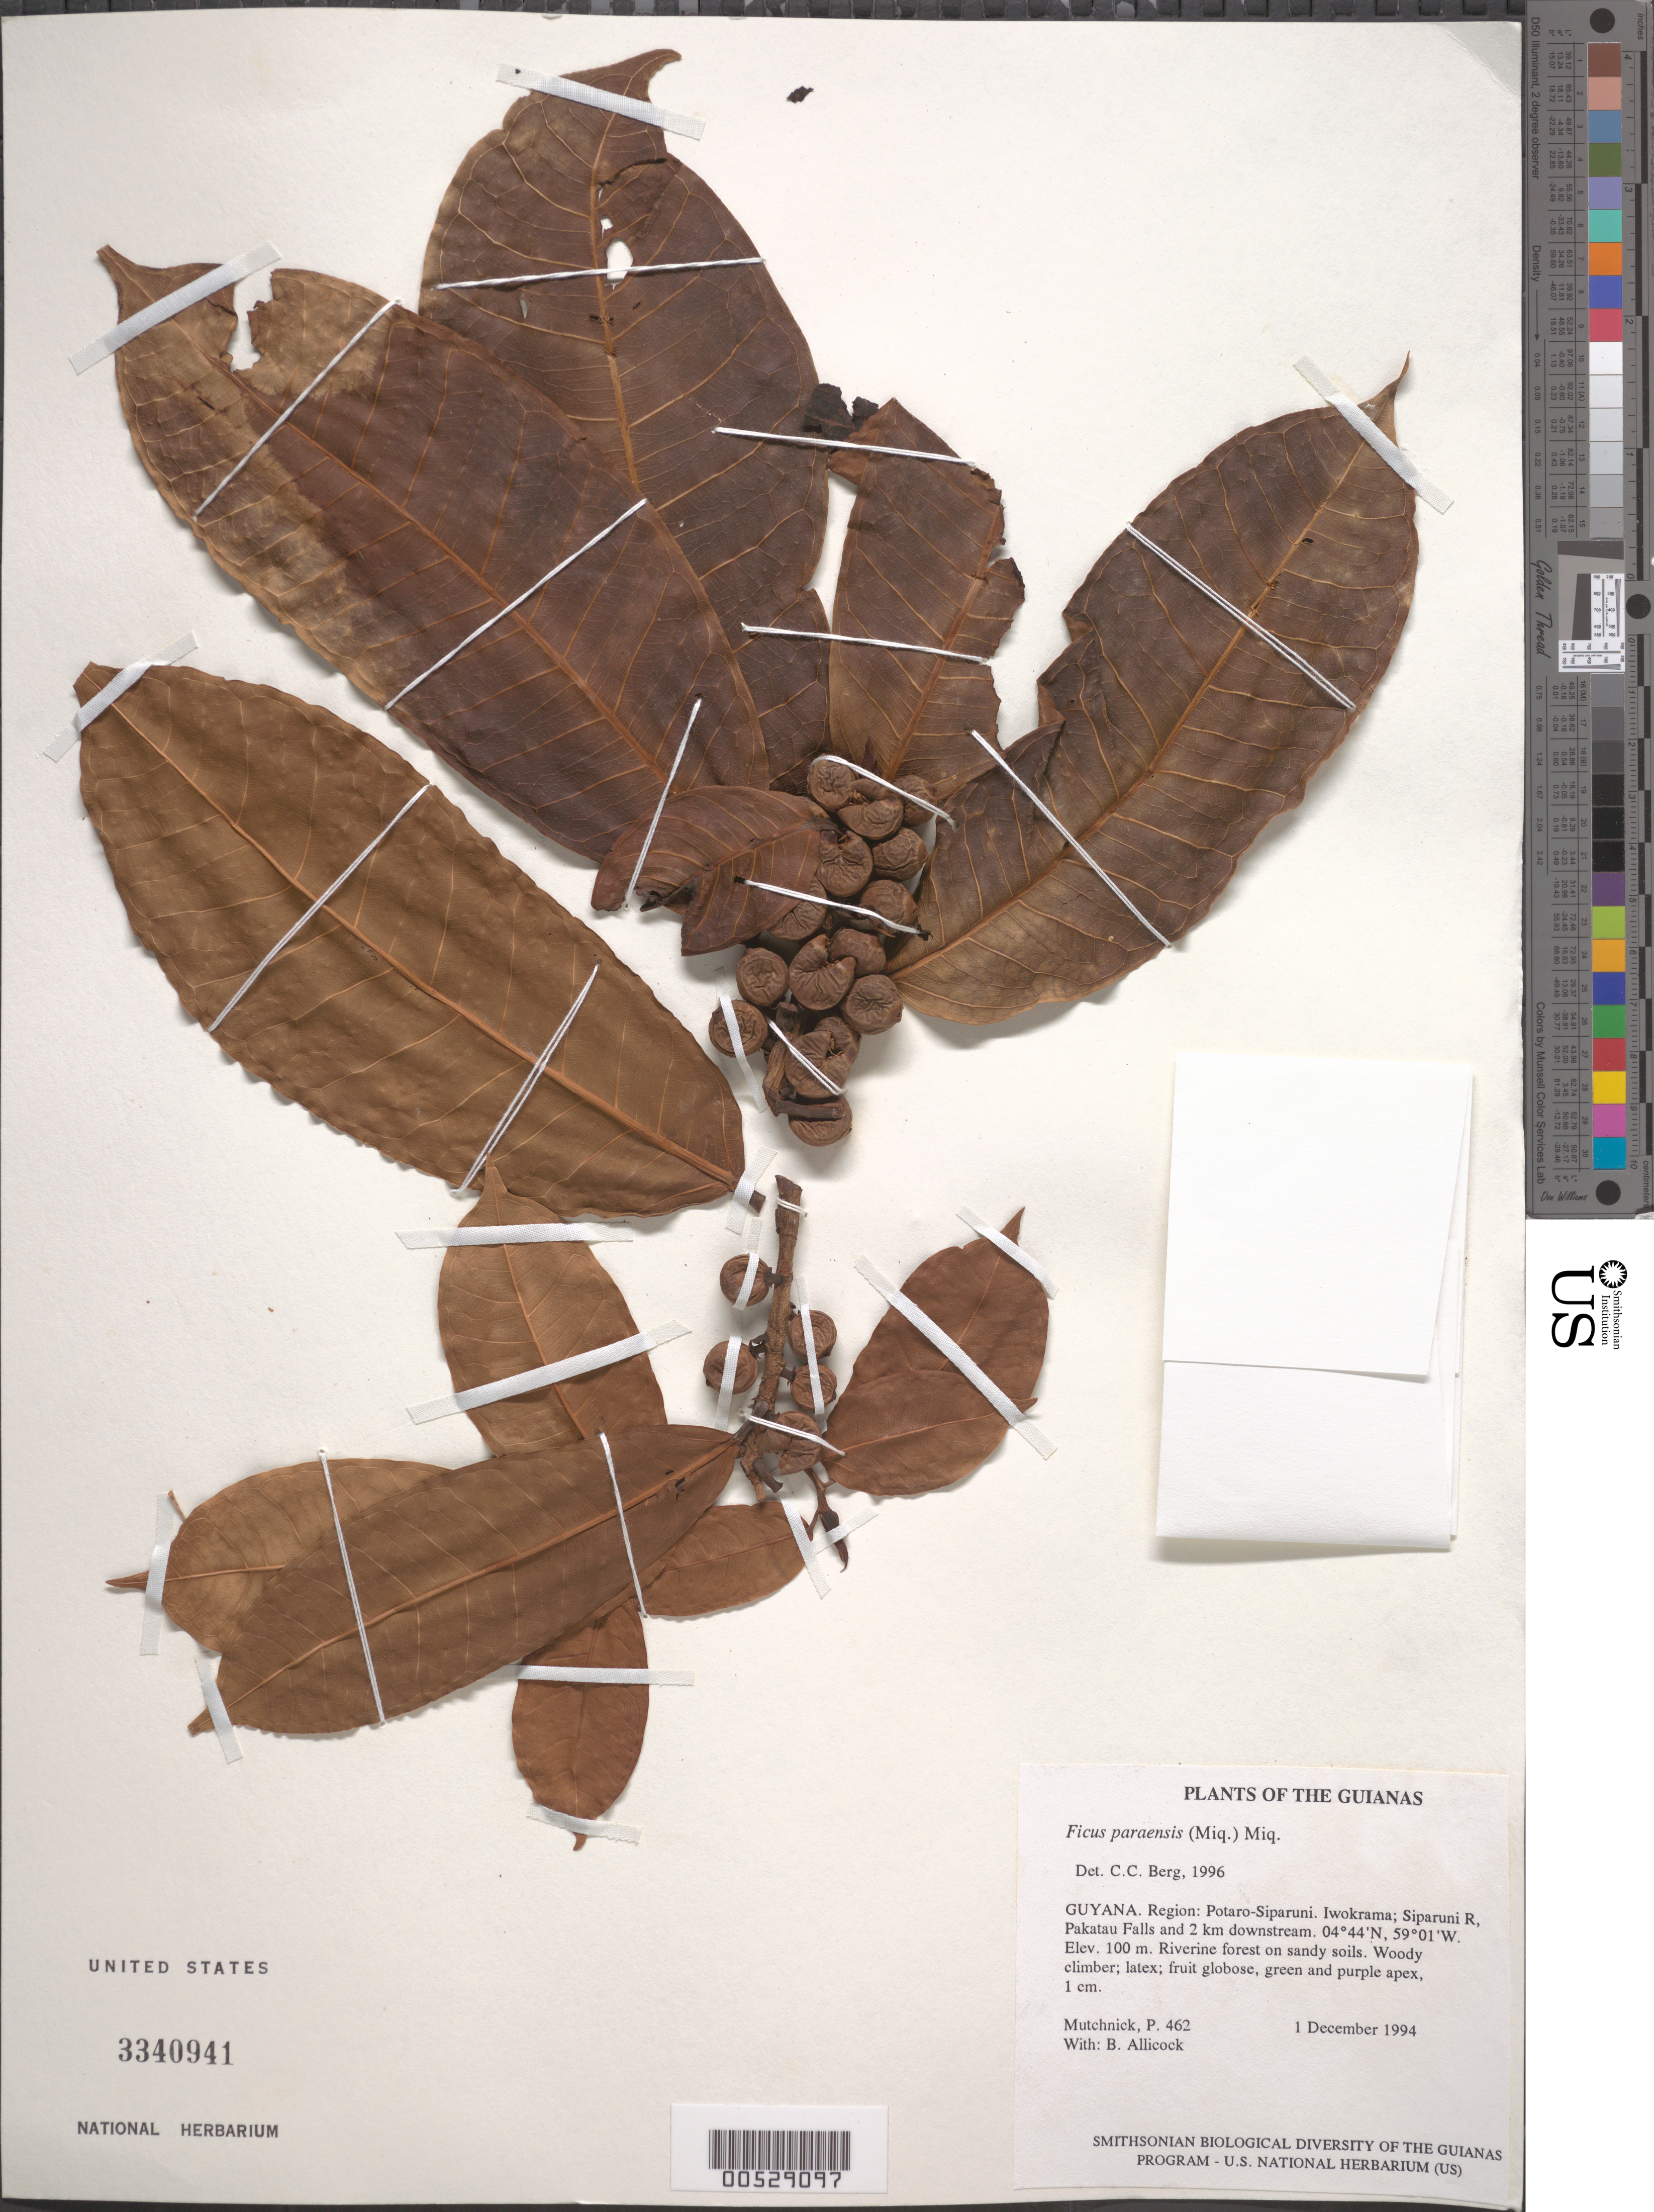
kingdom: Plantae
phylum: Tracheophyta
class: Magnoliopsida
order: Rosales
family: Moraceae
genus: Ficus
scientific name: Ficus paraensis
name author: (Miq.) Miq.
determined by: Berg, C. C.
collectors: P. Mutchnick & B. Allicock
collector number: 462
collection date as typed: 1 December 1994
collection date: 1994-12-01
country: Guyana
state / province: Potaro-Siparuni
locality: Iwokrama; Siparuni R, Pakatau Falls and 2 km downstream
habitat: Riverine forest on sandy soils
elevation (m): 100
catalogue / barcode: US 3340941